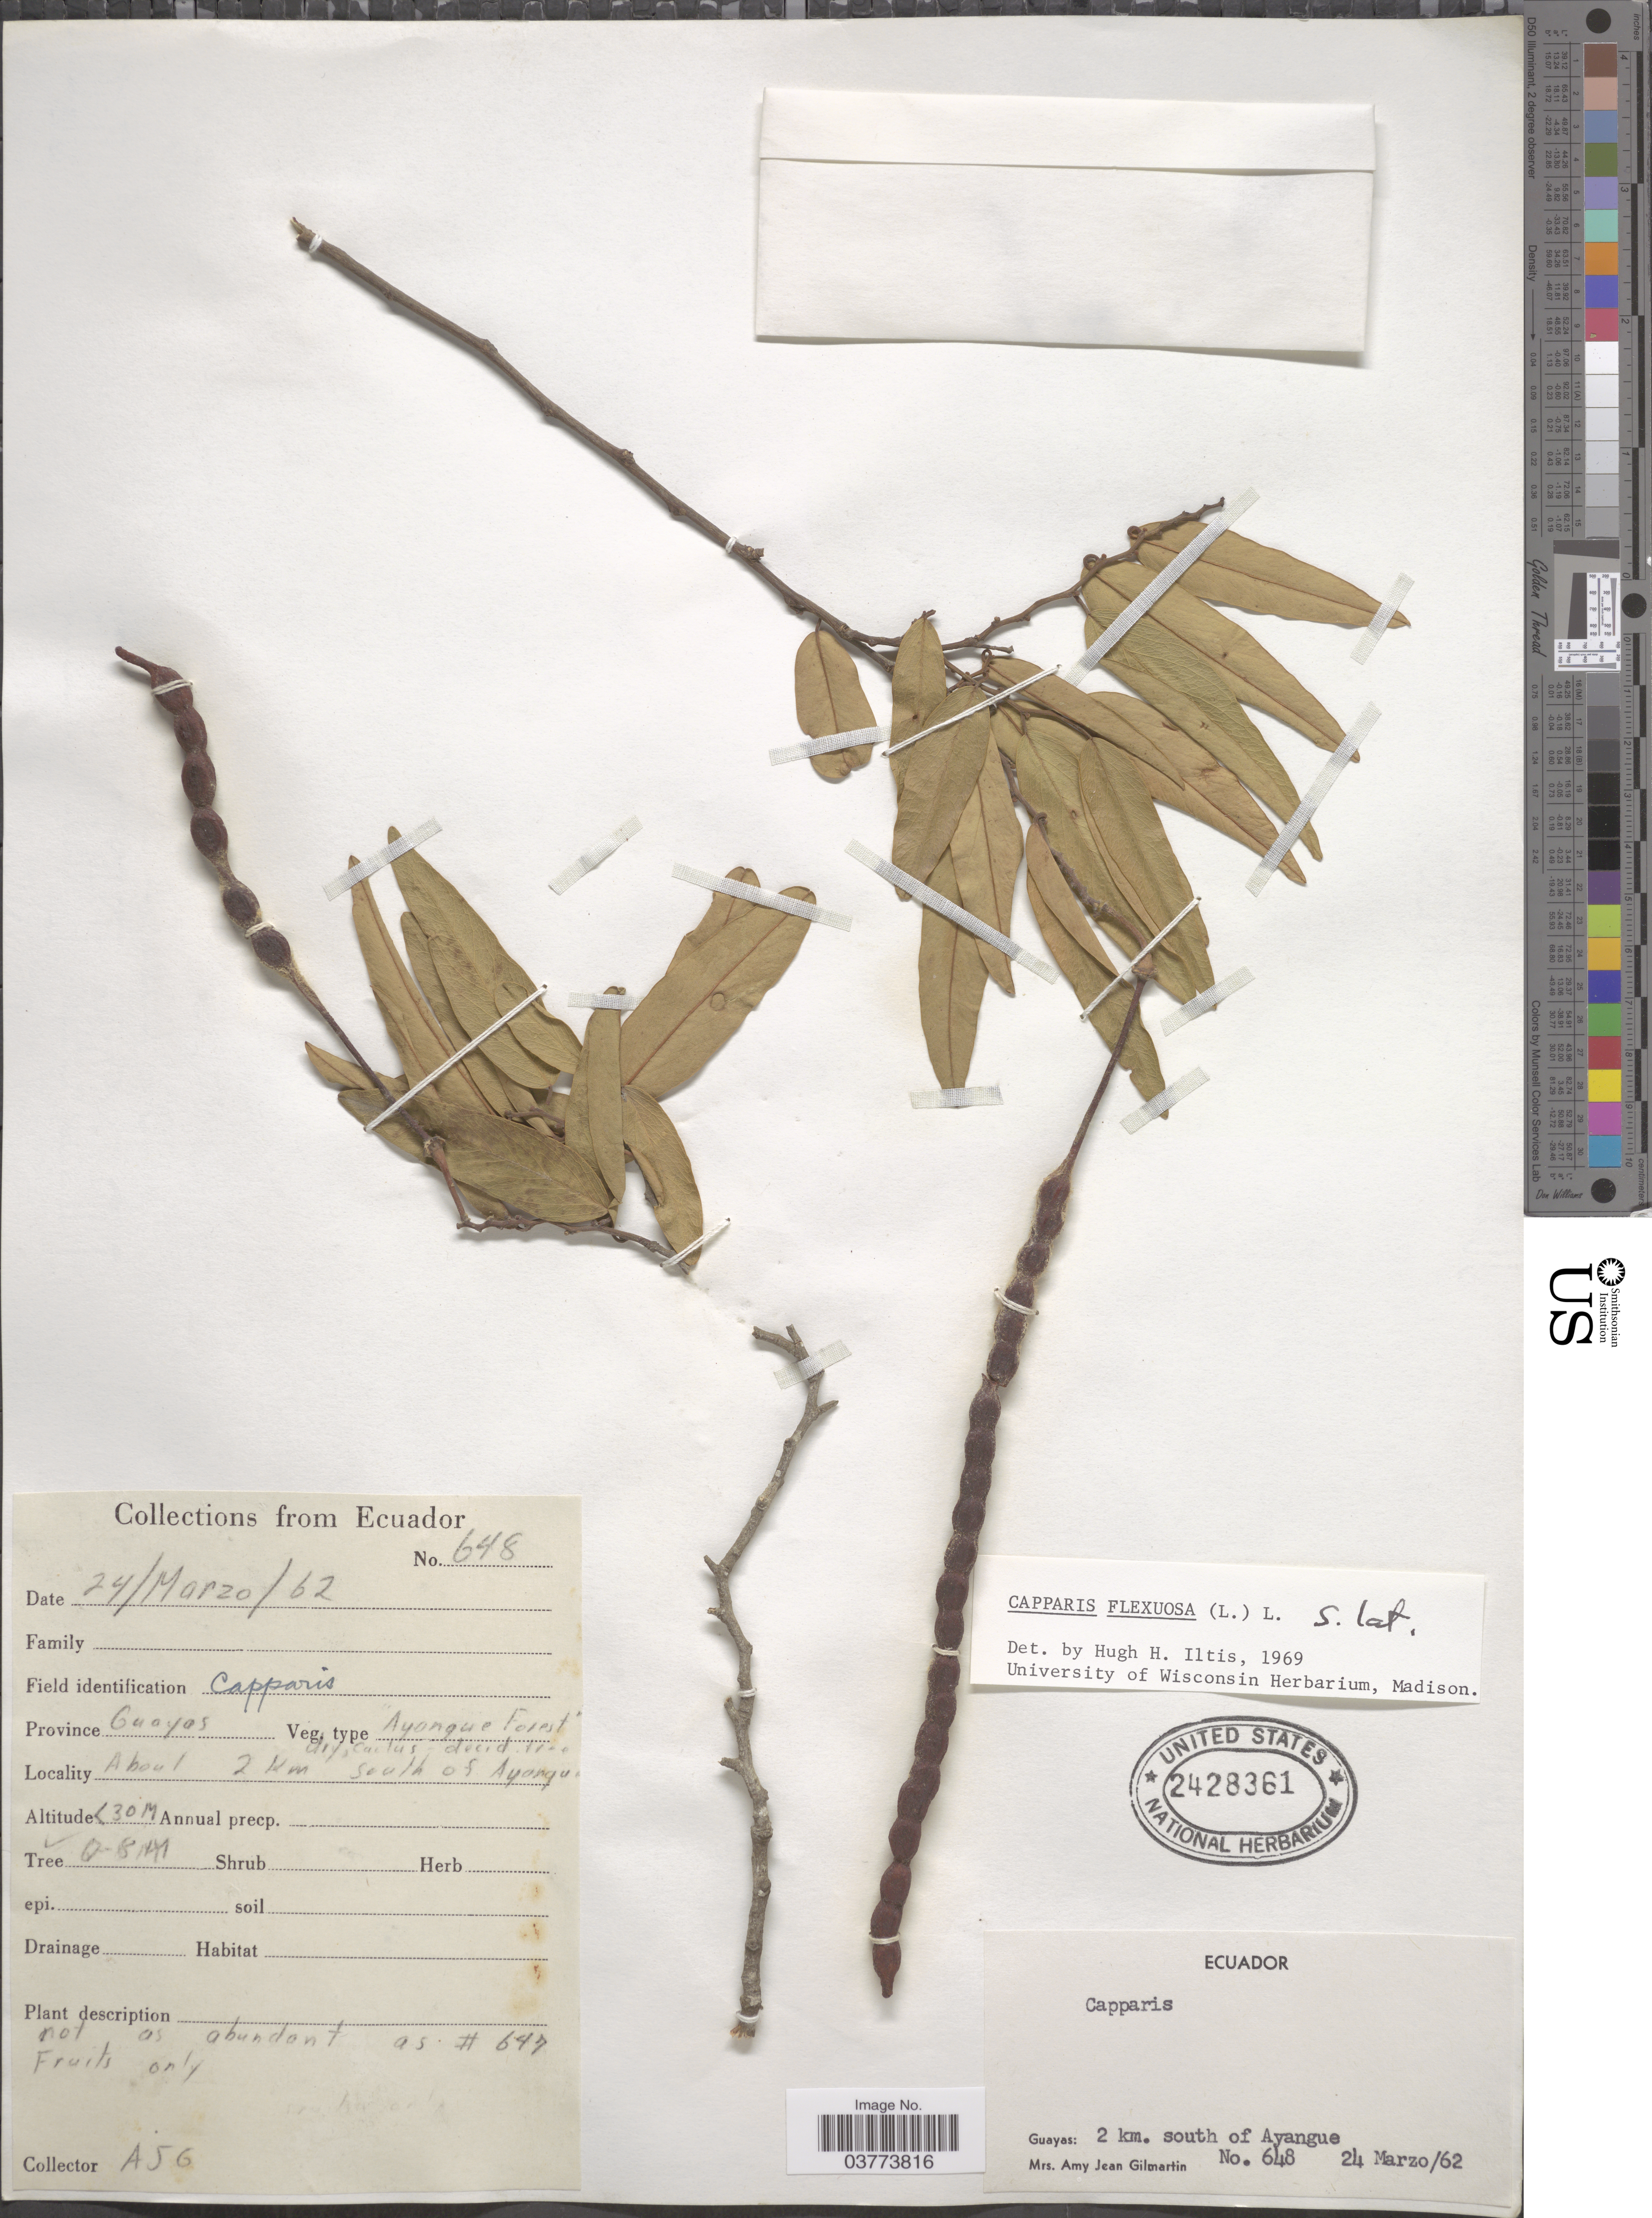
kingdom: Plantae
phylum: Tracheophyta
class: Magnoliopsida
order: Brassicales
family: Capparaceae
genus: Cynophalla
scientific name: Cynophalla flexuosa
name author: (L.) J. Presl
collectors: A. Gilmartin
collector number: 648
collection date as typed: Transcribed d/m/y: 24/3/62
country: Ecuador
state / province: Guayas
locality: About 2 Km South of Ayangue.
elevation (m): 30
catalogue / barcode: US 2428361